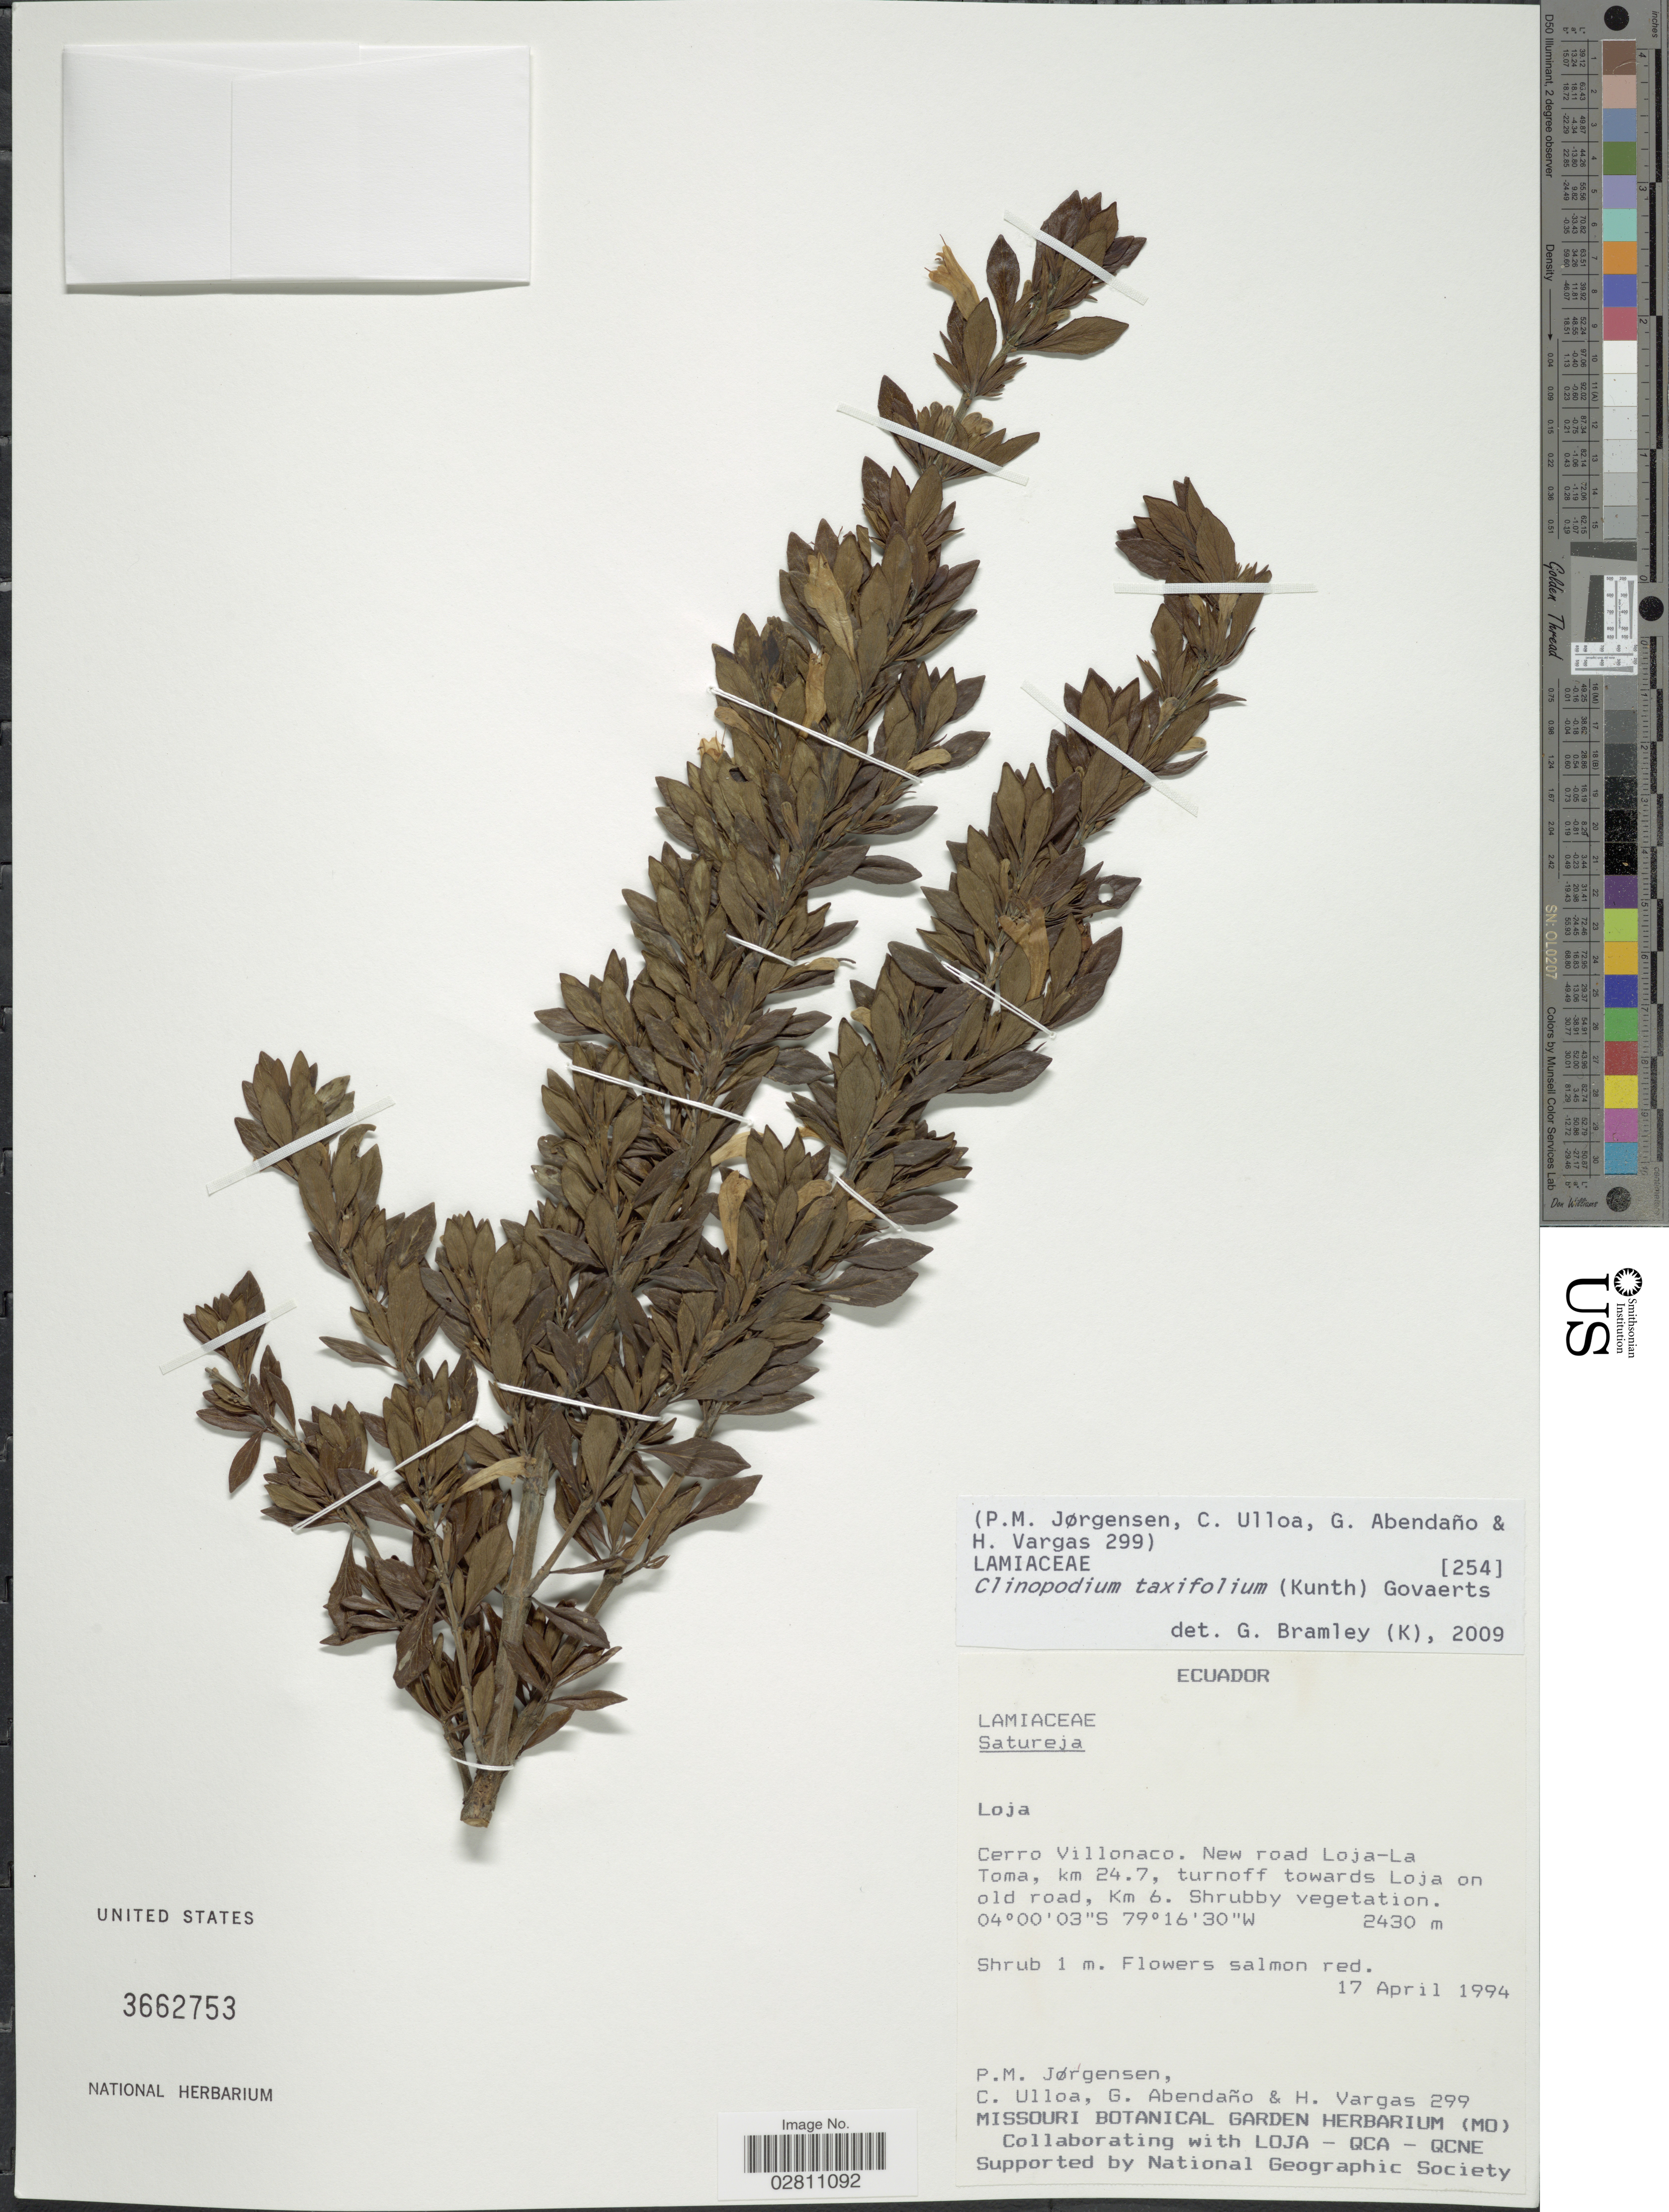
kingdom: Plantae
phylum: Tracheophyta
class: Magnoliopsida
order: Lamiales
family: Lamiaceae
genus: Clinopodium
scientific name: Clinopodium taxifolium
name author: (Kunth) Govaerts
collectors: P. M. Jørgensen, C. Ulloa, G. Abendaño & H. Vargas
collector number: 299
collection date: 1994-04-17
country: Ecuador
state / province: Loja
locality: Loja, Cerro Villonaco, New road Loja-La Toma, km 24.7, turnoff towards Loja on old road, Km 6.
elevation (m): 2430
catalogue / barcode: US 3662753